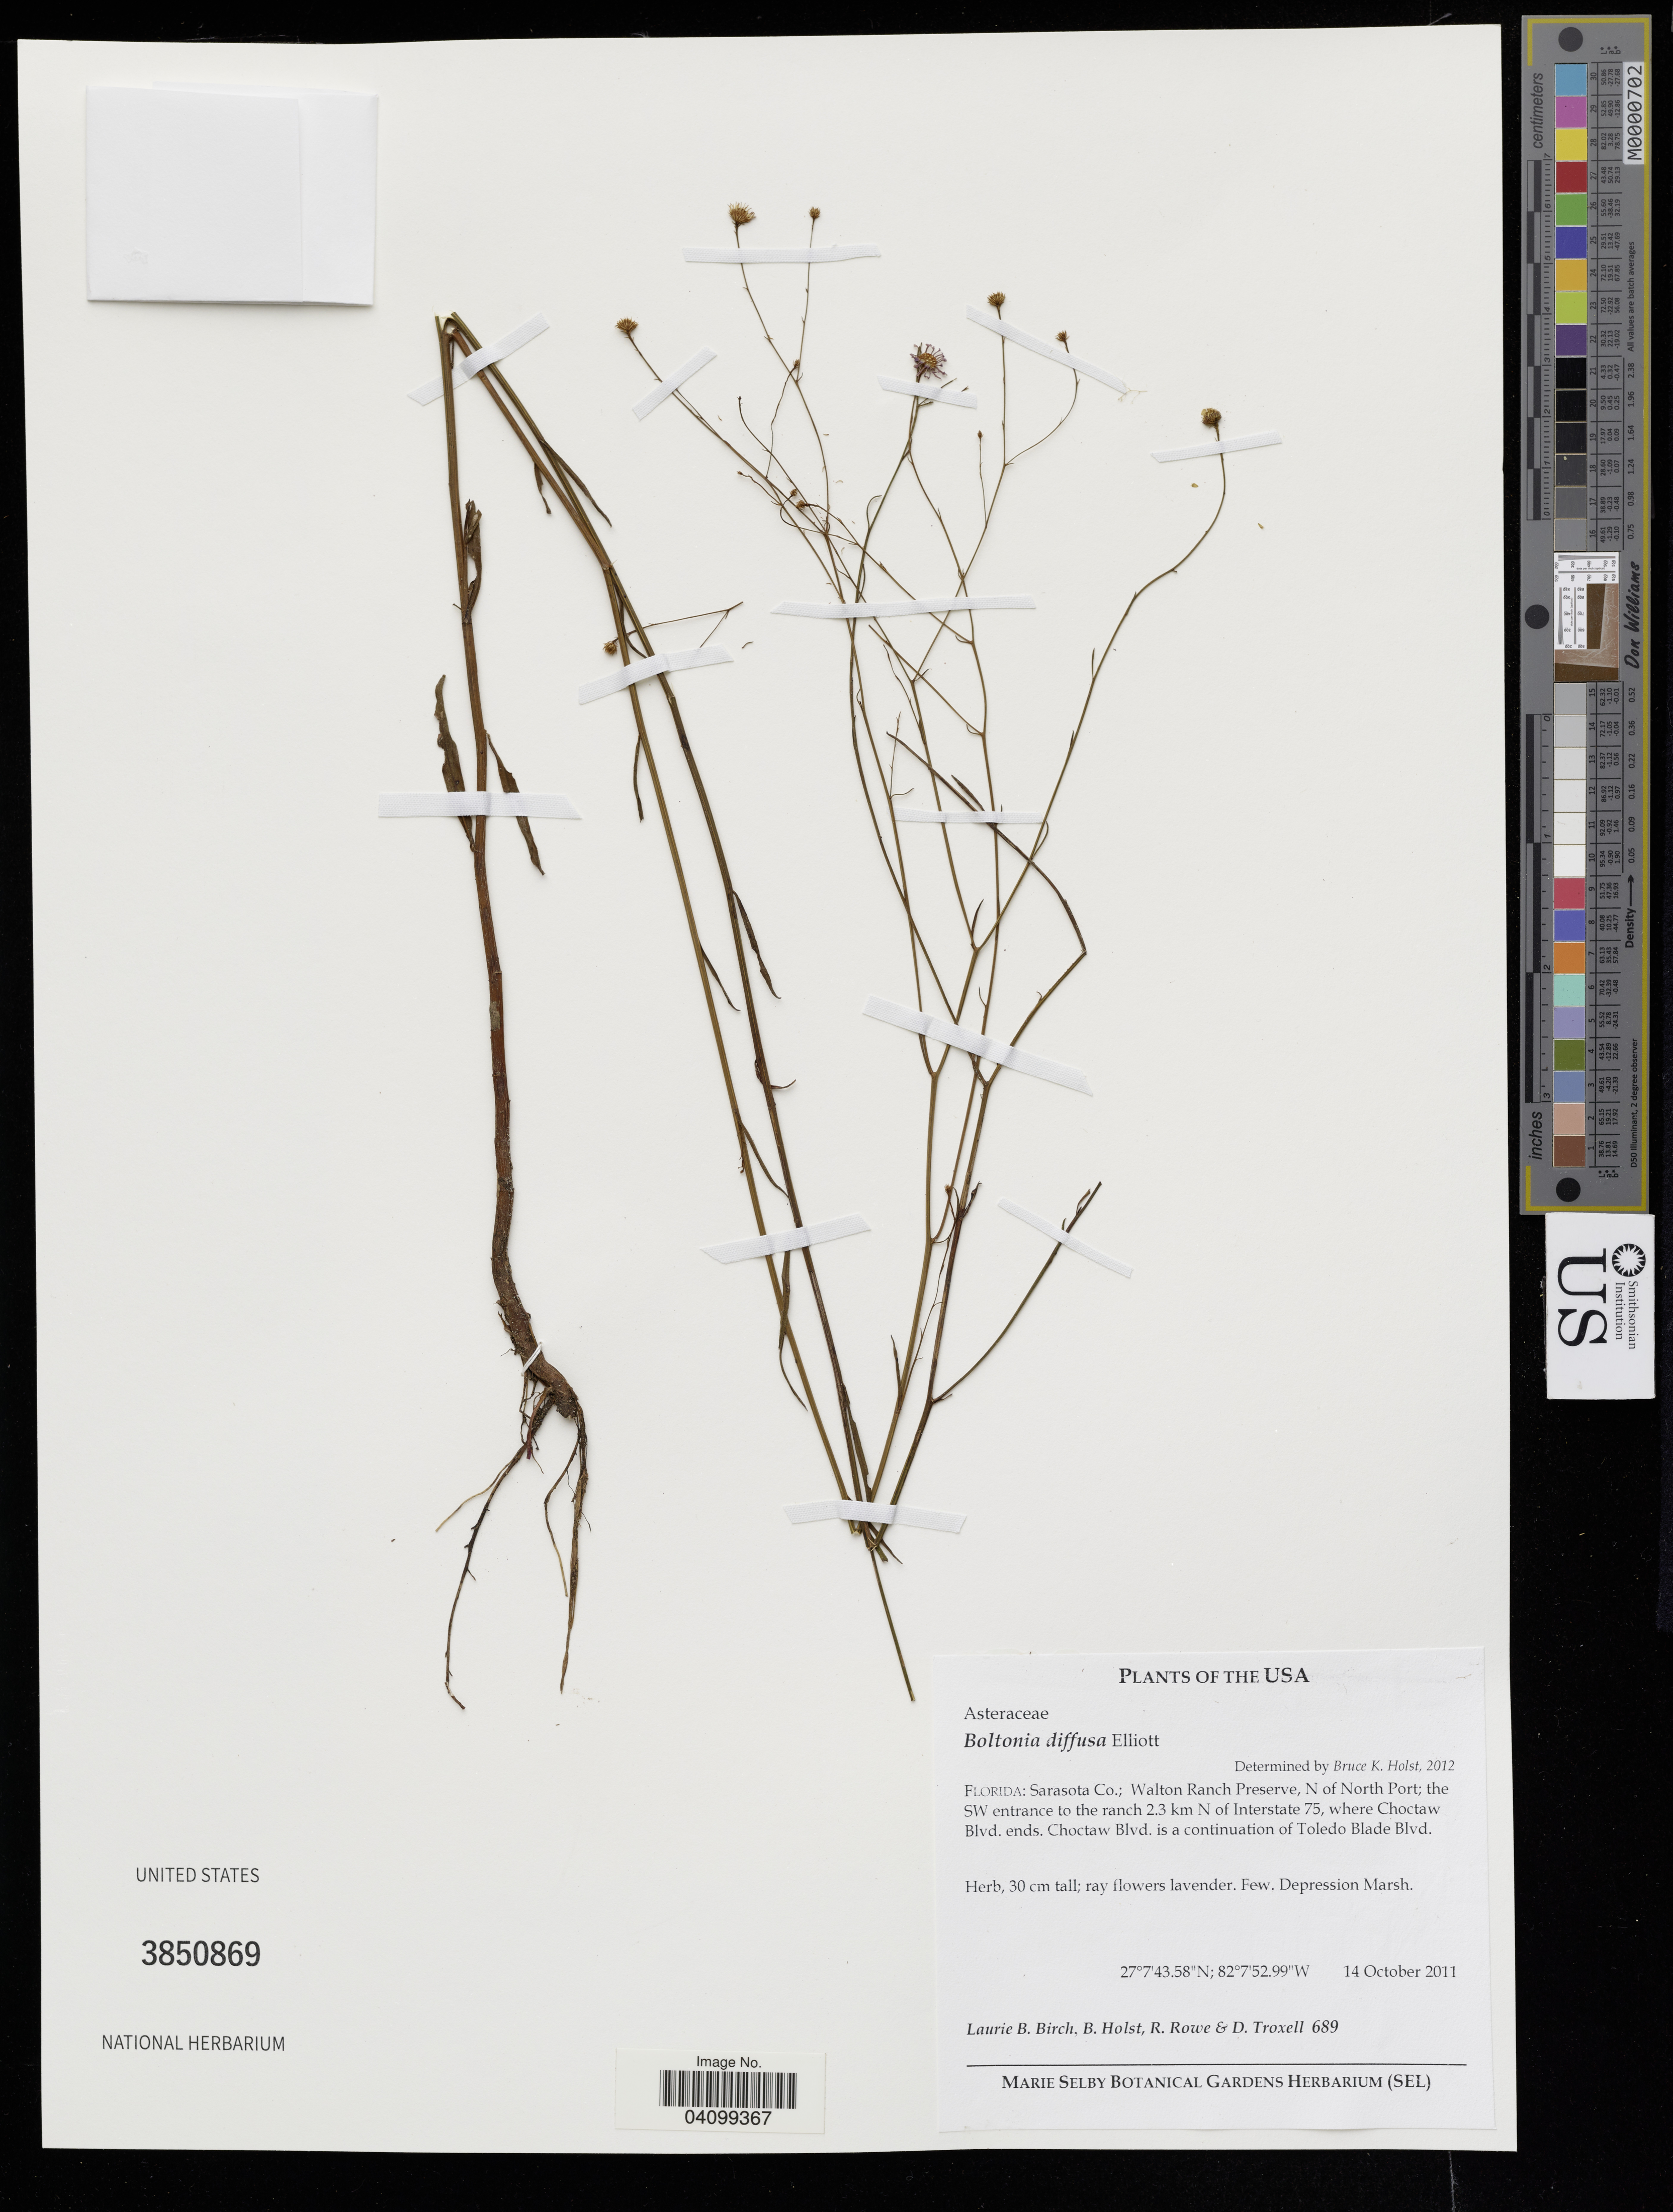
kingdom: Plantae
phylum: Tracheophyta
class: Magnoliopsida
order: Asterales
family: Asteraceae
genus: Boltonia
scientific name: Boltonia diffusa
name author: Elliott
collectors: L. Birch, B. Holst & D. Troxell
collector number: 689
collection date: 2011-10-14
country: United States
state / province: Florida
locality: Sarasota Co.; Walton Ranch Preserve, N of North Port; the SW entrance to the ranch 2.3 km N of Interstate 75, where Choctaw Blvd. ends. Choctaw Blvd. is a continuation of Toledo Blade Blvd.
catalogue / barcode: US 3850869